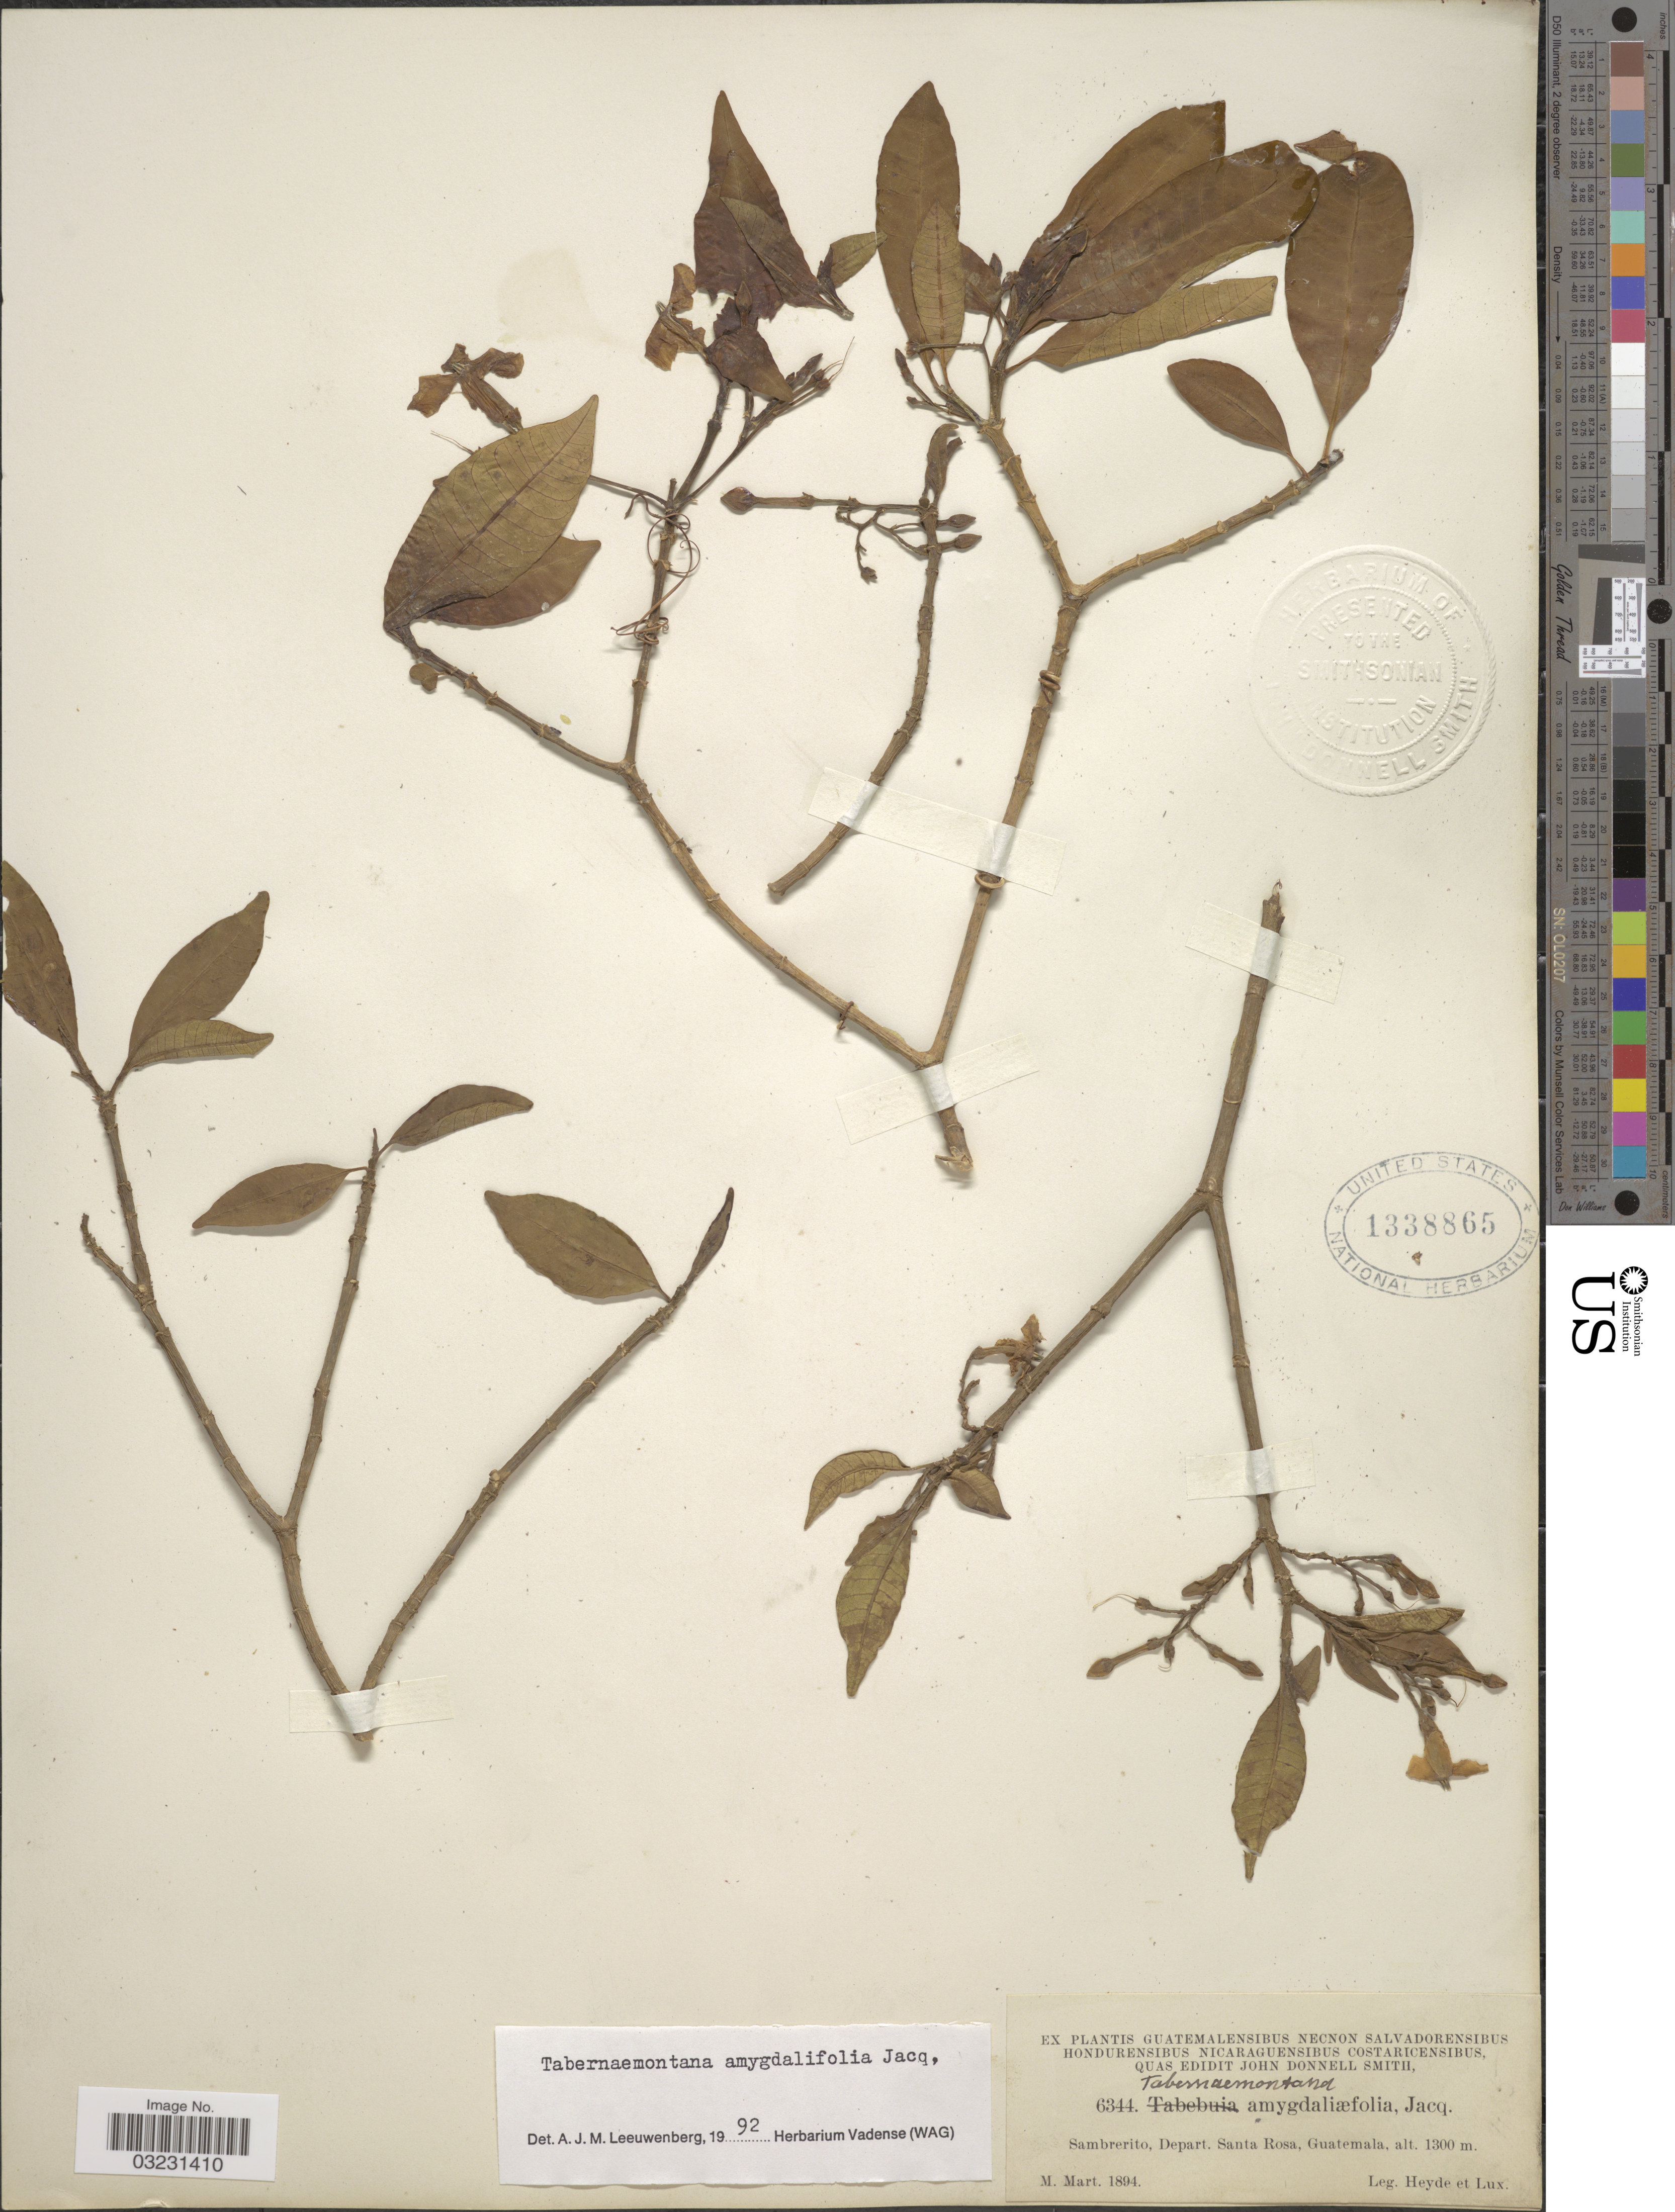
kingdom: Plantae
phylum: Tracheophyta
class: Magnoliopsida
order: Gentianales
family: Apocynaceae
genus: Tabernaemontana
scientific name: Tabernaemontana amygdalifolia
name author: Jacq.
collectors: Heyde & Lux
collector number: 6344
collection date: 1894-03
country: Guatemala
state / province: Santa Rosa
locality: Sambrerito, Depart. Santa Rosa.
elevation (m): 1300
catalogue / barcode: US 1338865